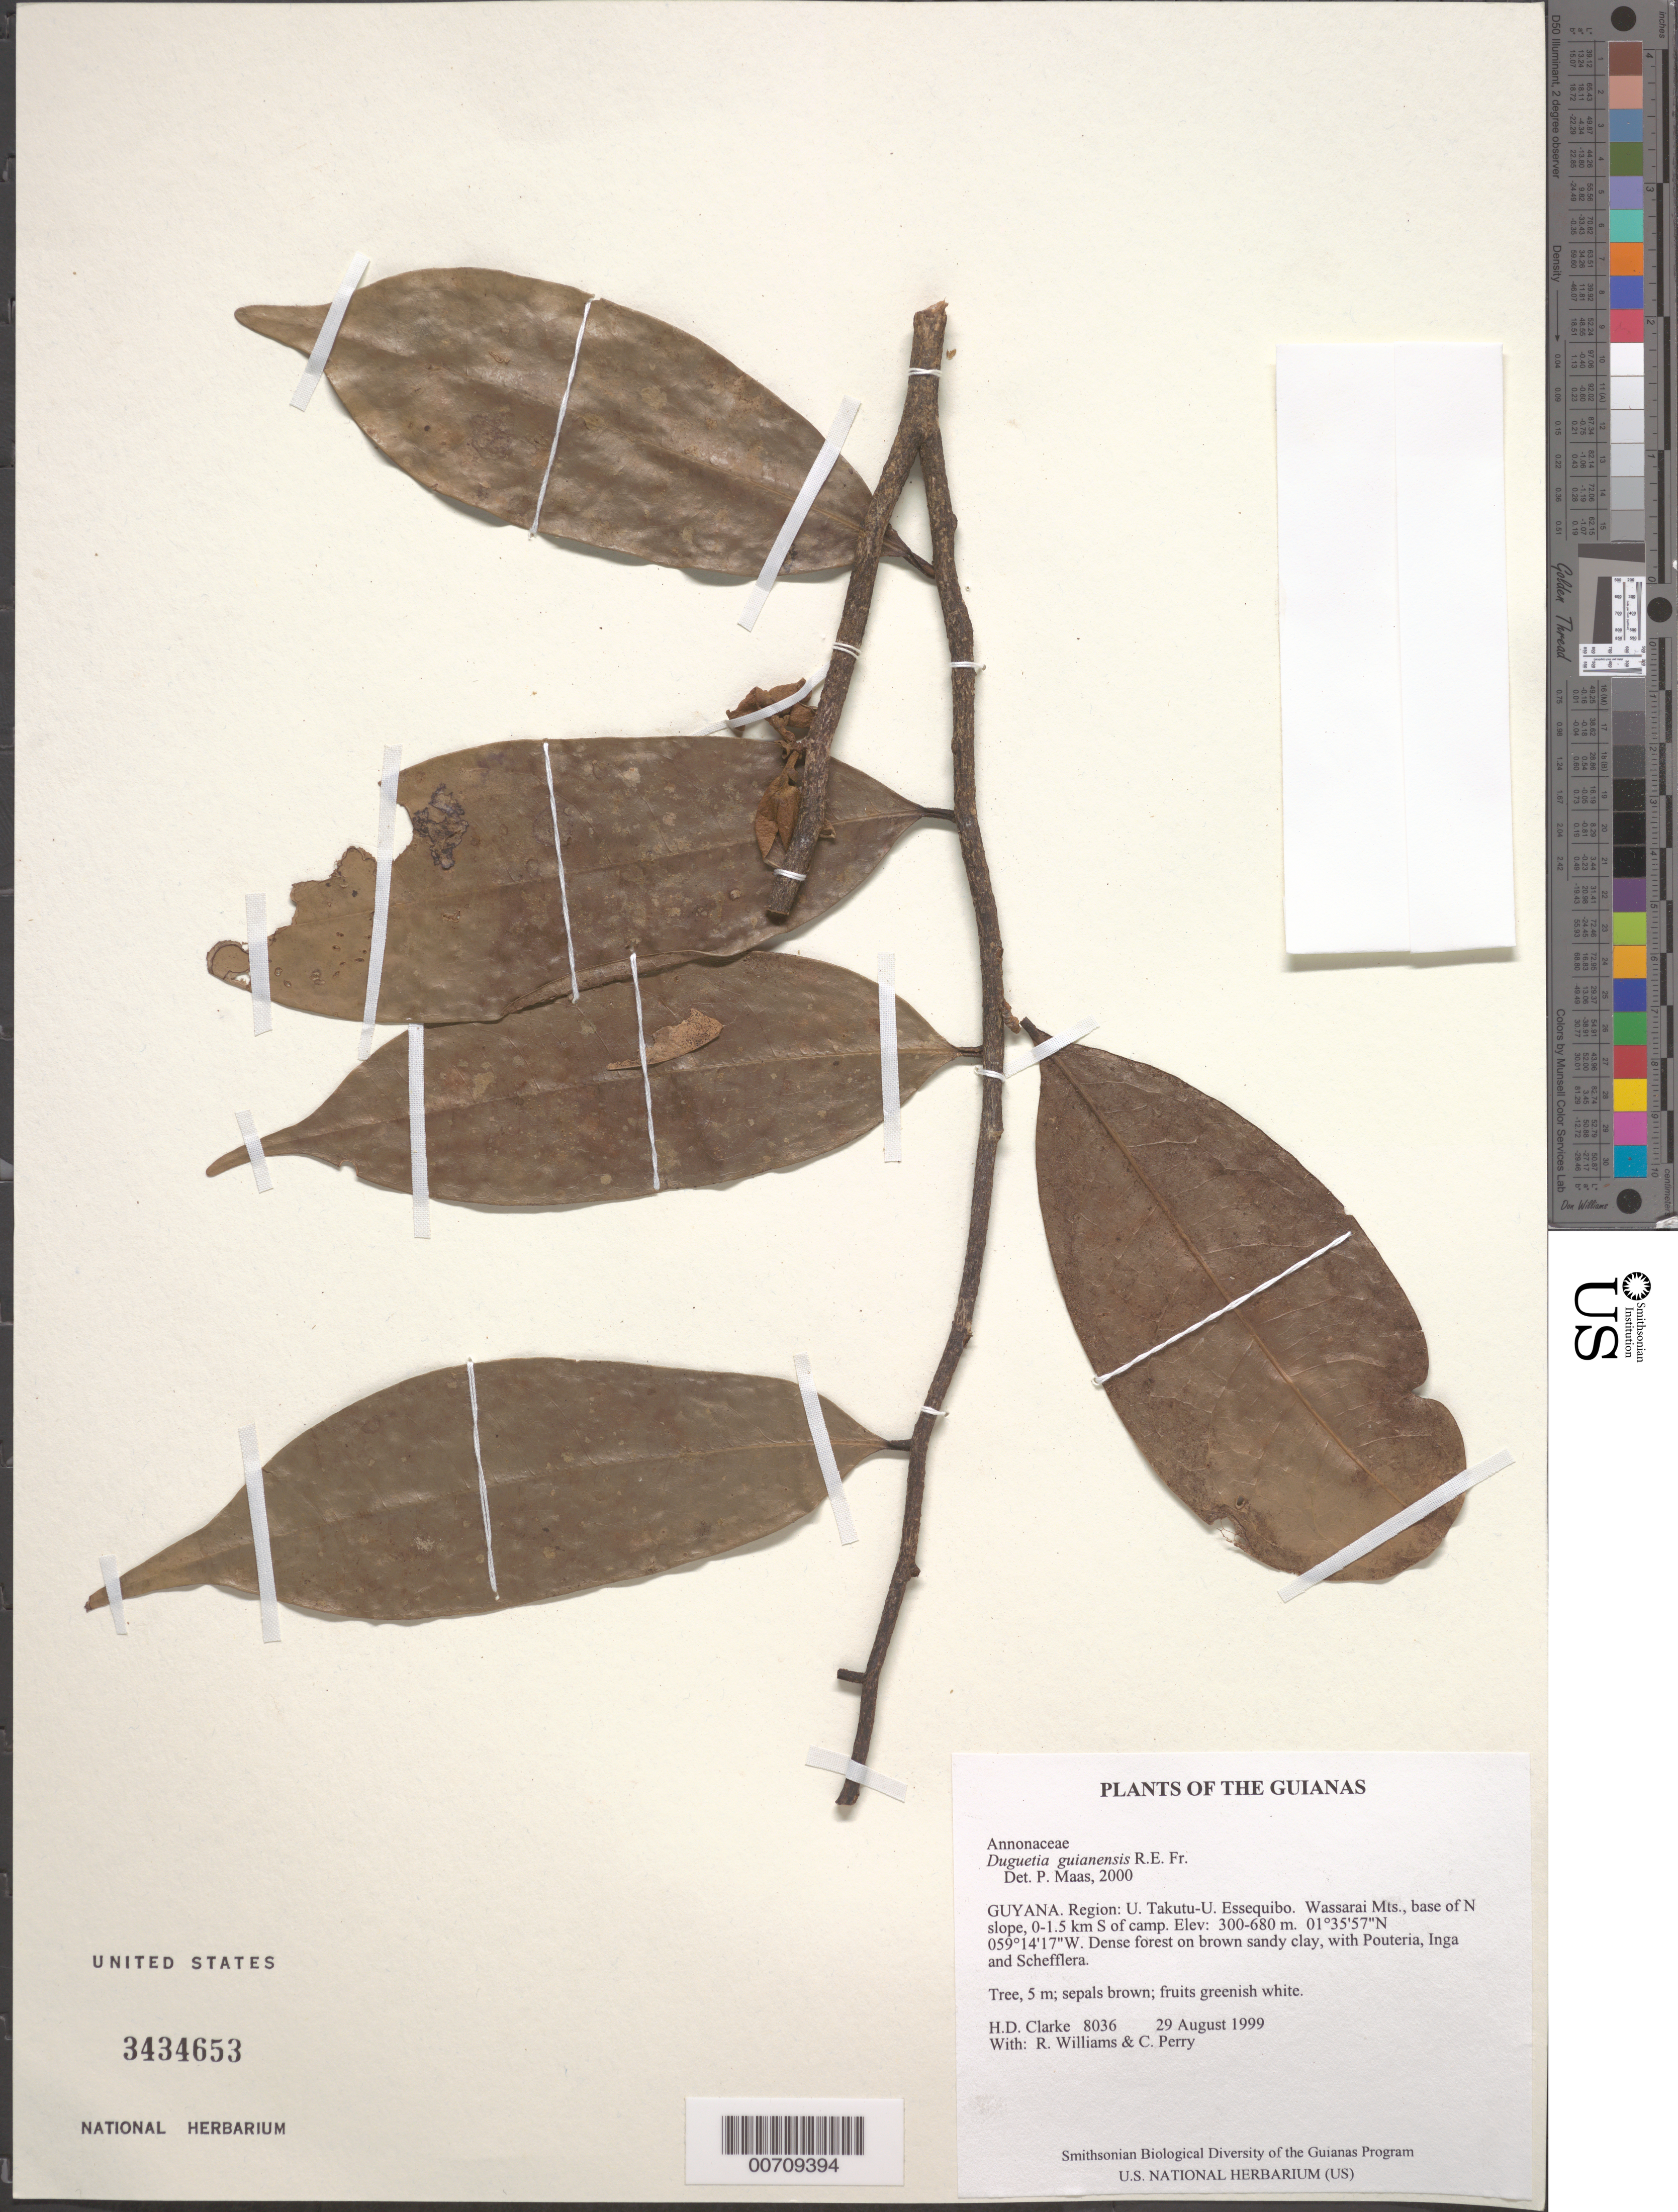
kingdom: Plantae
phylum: Tracheophyta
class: Magnoliopsida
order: Magnoliales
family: Annonaceae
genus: Duguetia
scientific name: Duguetia guianensis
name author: R.E. Fr.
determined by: Maas, Paul J. M.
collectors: H. D. Clarke, R. Williams & C. Perry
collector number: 8036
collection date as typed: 29 August 1999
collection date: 1999-08-29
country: Guyana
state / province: U. Takutu-U. Essequibo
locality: Wassarai Mts., base of N slope, 0-1.5 km S of camp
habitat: Dense forest on brown sandy clay, with Pouteria, Inga and Schefflera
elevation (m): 300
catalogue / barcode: US 3434653